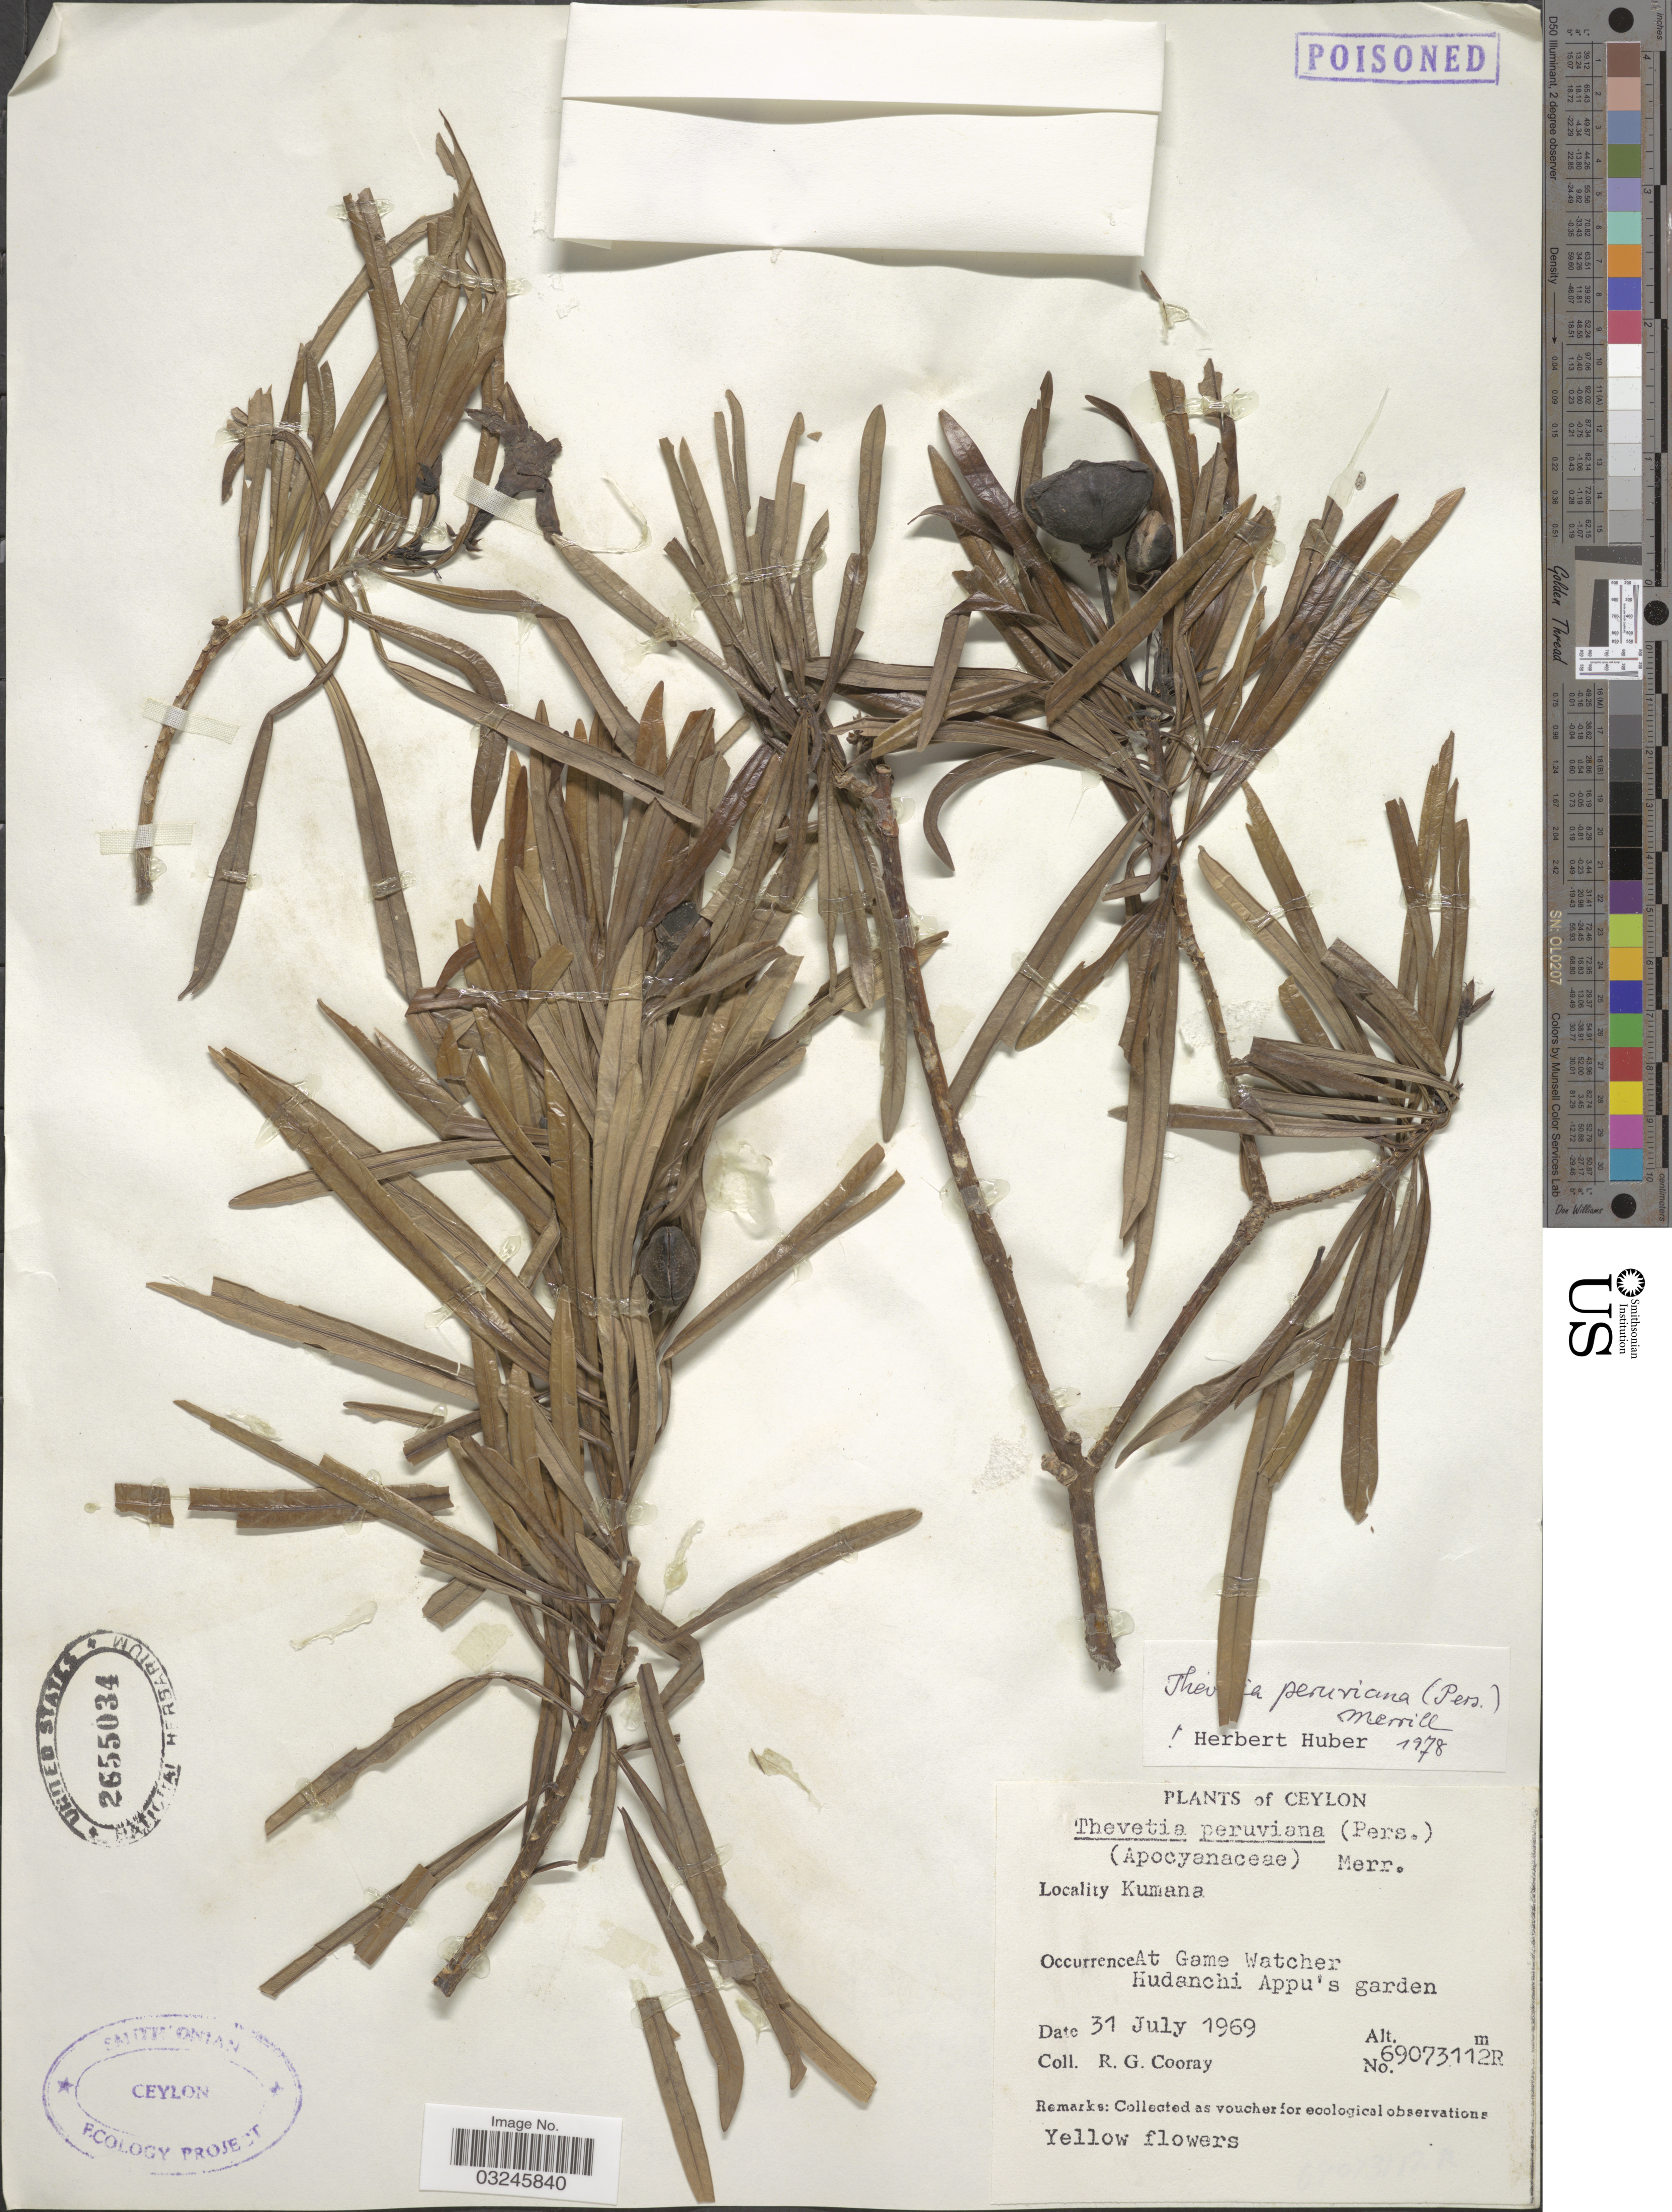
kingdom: Plantae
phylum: Tracheophyta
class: Magnoliopsida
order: Gentianales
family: Apocynaceae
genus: Thevetia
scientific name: Thevetia peruviana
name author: (Pers.) K. Schum.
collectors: R. Cooray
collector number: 69073112R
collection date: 1969-07-31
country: Sri Lanka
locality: Ceylon, Kumana, At Game Watcher Hudanchi Appu's garden.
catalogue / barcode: US 2655034